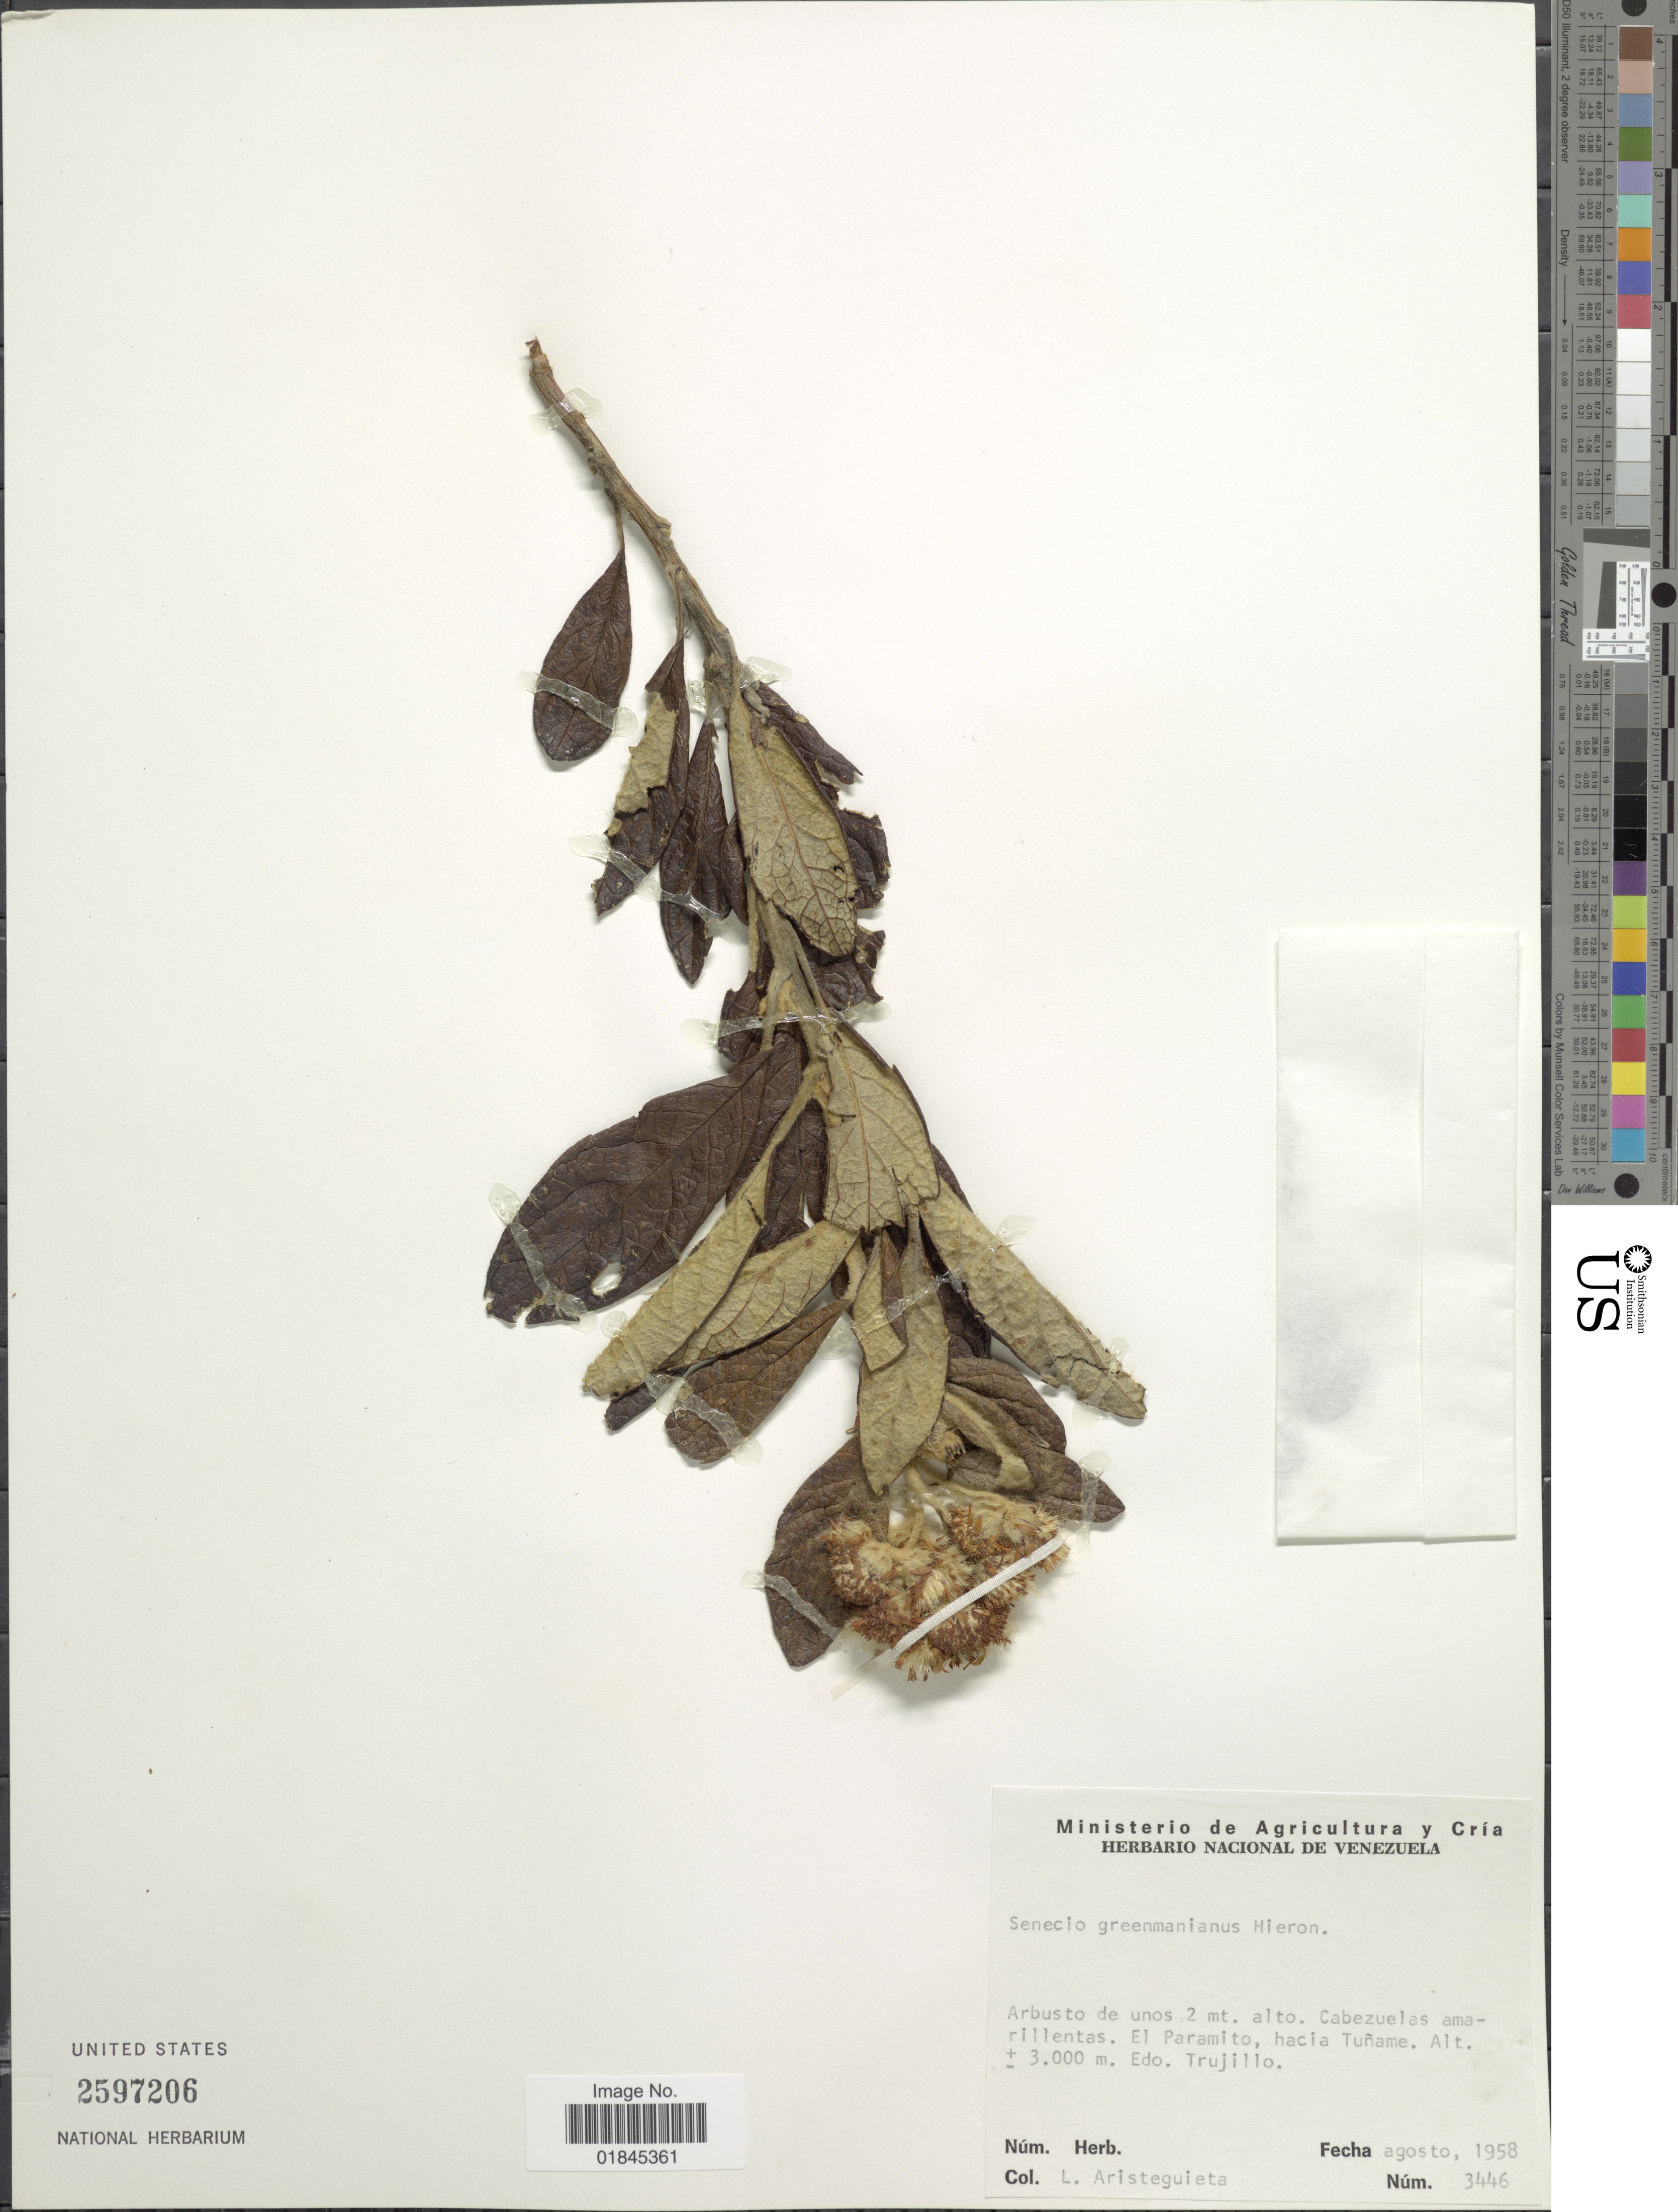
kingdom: Plantae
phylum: Tracheophyta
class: Magnoliopsida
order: Asterales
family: Asteraceae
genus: Pentacalia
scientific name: Pentacalia greenmaniana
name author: (Hieron.) Cuatrec.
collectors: L. Aristeguieta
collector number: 3446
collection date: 1958-08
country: Venezuela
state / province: Trujillo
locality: El Paramito, hacia Tuñame. Edo. Trujillo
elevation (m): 3000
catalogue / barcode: US 2597206